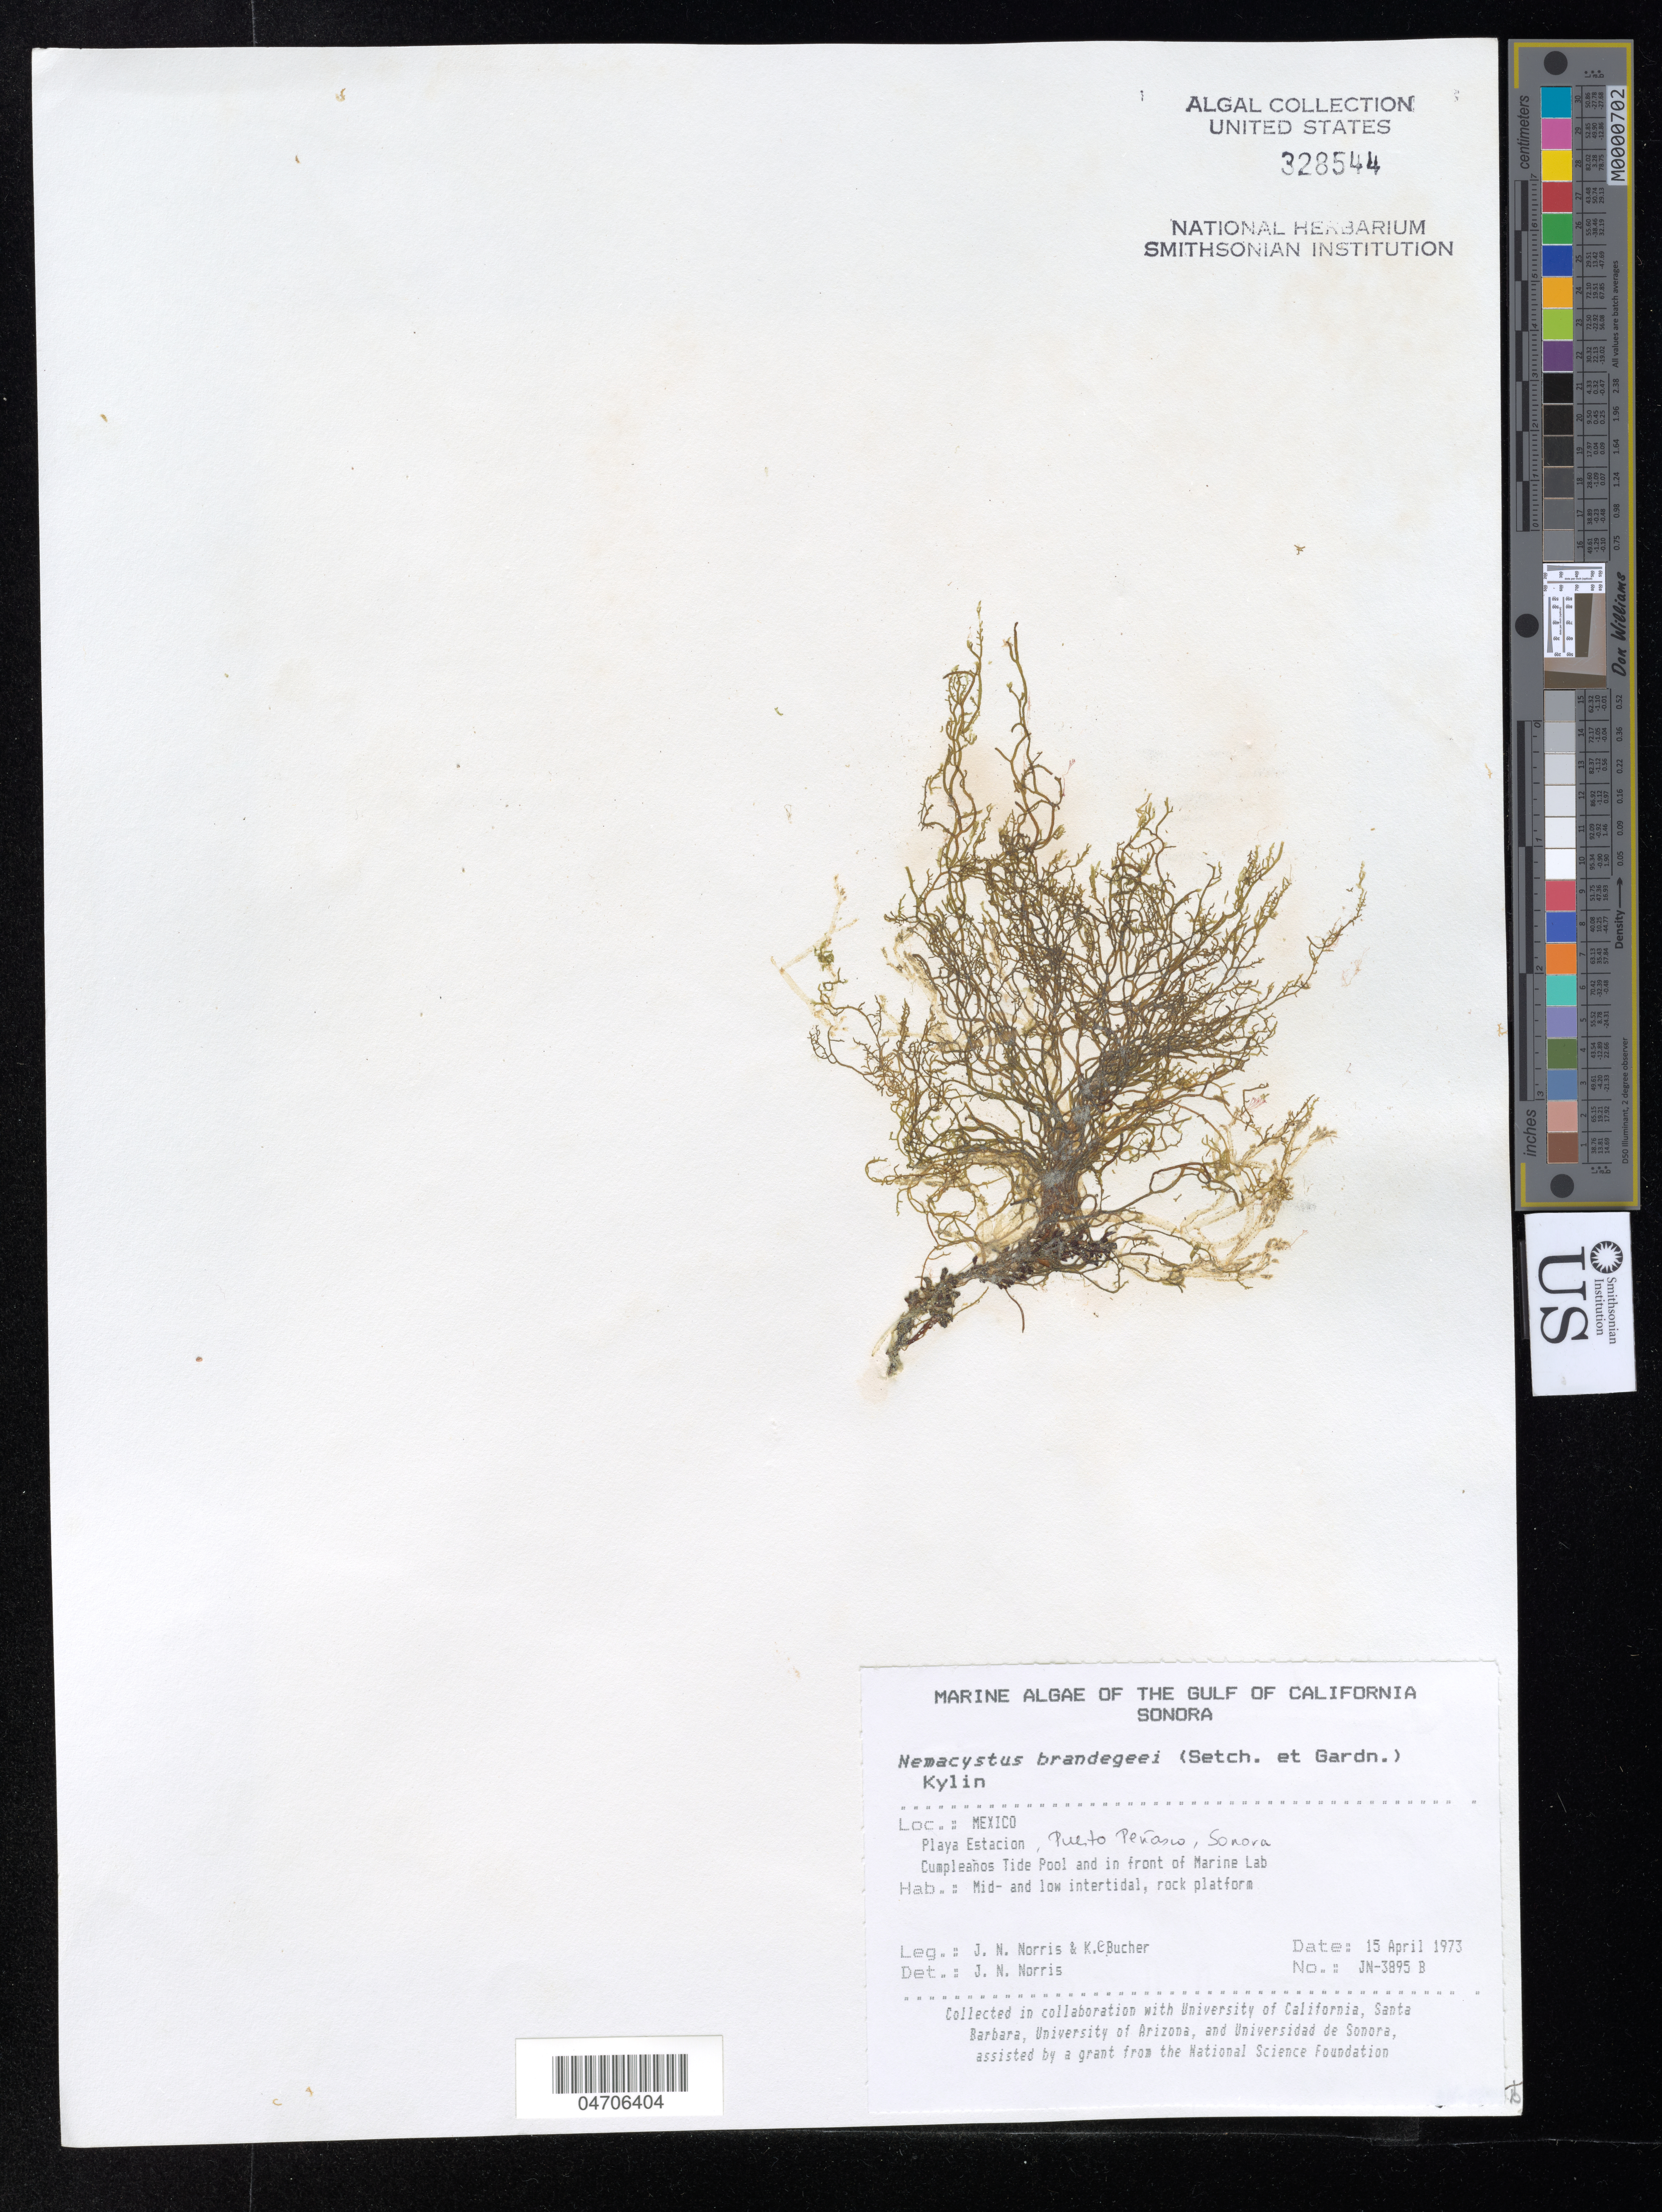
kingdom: Chromista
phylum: Ochrophyta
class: Phaeophyceae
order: Ectocarpales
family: Chordariaceae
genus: Nemacystus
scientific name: Nemacystus brandegeei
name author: (Setch. & N.L. Gardner) Kylin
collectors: J. Norris & K. E. Bucher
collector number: JN-3895 B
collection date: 1973-04-15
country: Mexico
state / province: Sonora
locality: The Gulf of California. Playa Estacion, Puerto Peñasco. Cumpleaños Tide Pool and in front of Marine Lab.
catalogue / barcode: US 328544